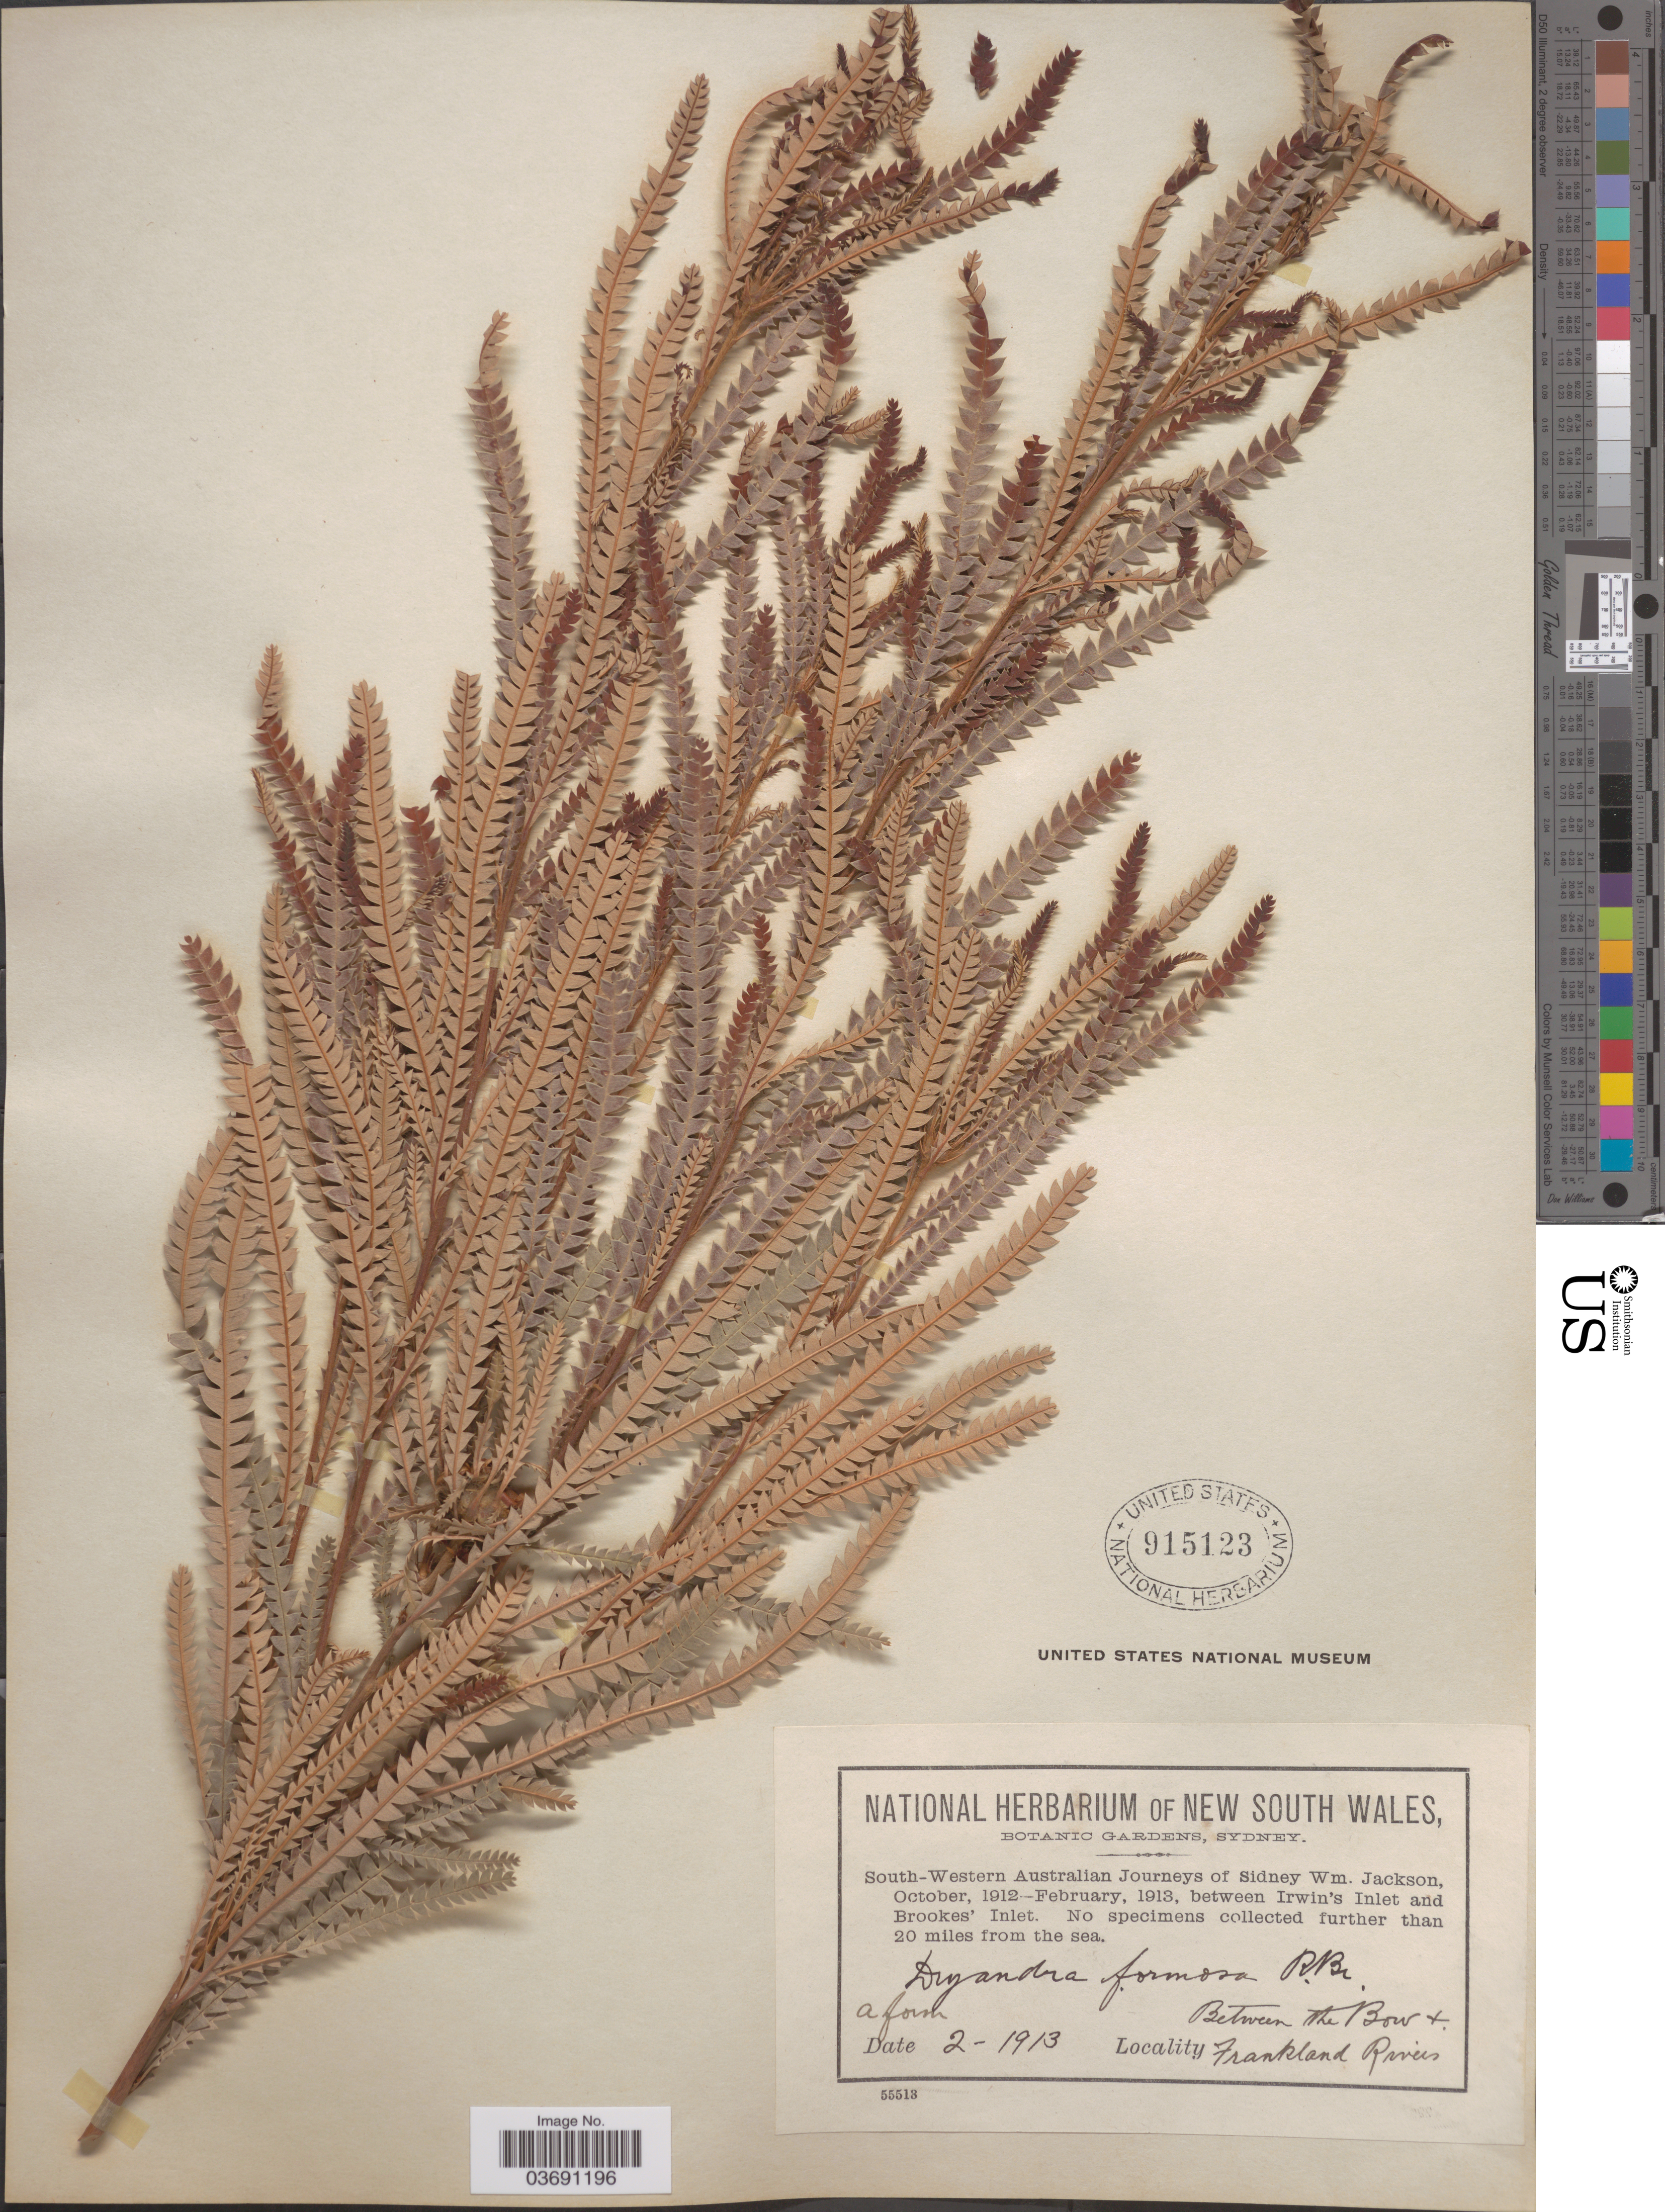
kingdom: Plantae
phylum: Tracheophyta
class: Magnoliopsida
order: Proteales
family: Proteaceae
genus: Dryandra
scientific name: Dryandra formosa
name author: R. Br.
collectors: Jackson, S. W.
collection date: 1913-02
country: Australia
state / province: Western Australia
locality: South-Western Australian. Between Irwin's Inlet and Brookes' Inlet. Between the Bow + Frankland Rivers.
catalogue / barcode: US 915123